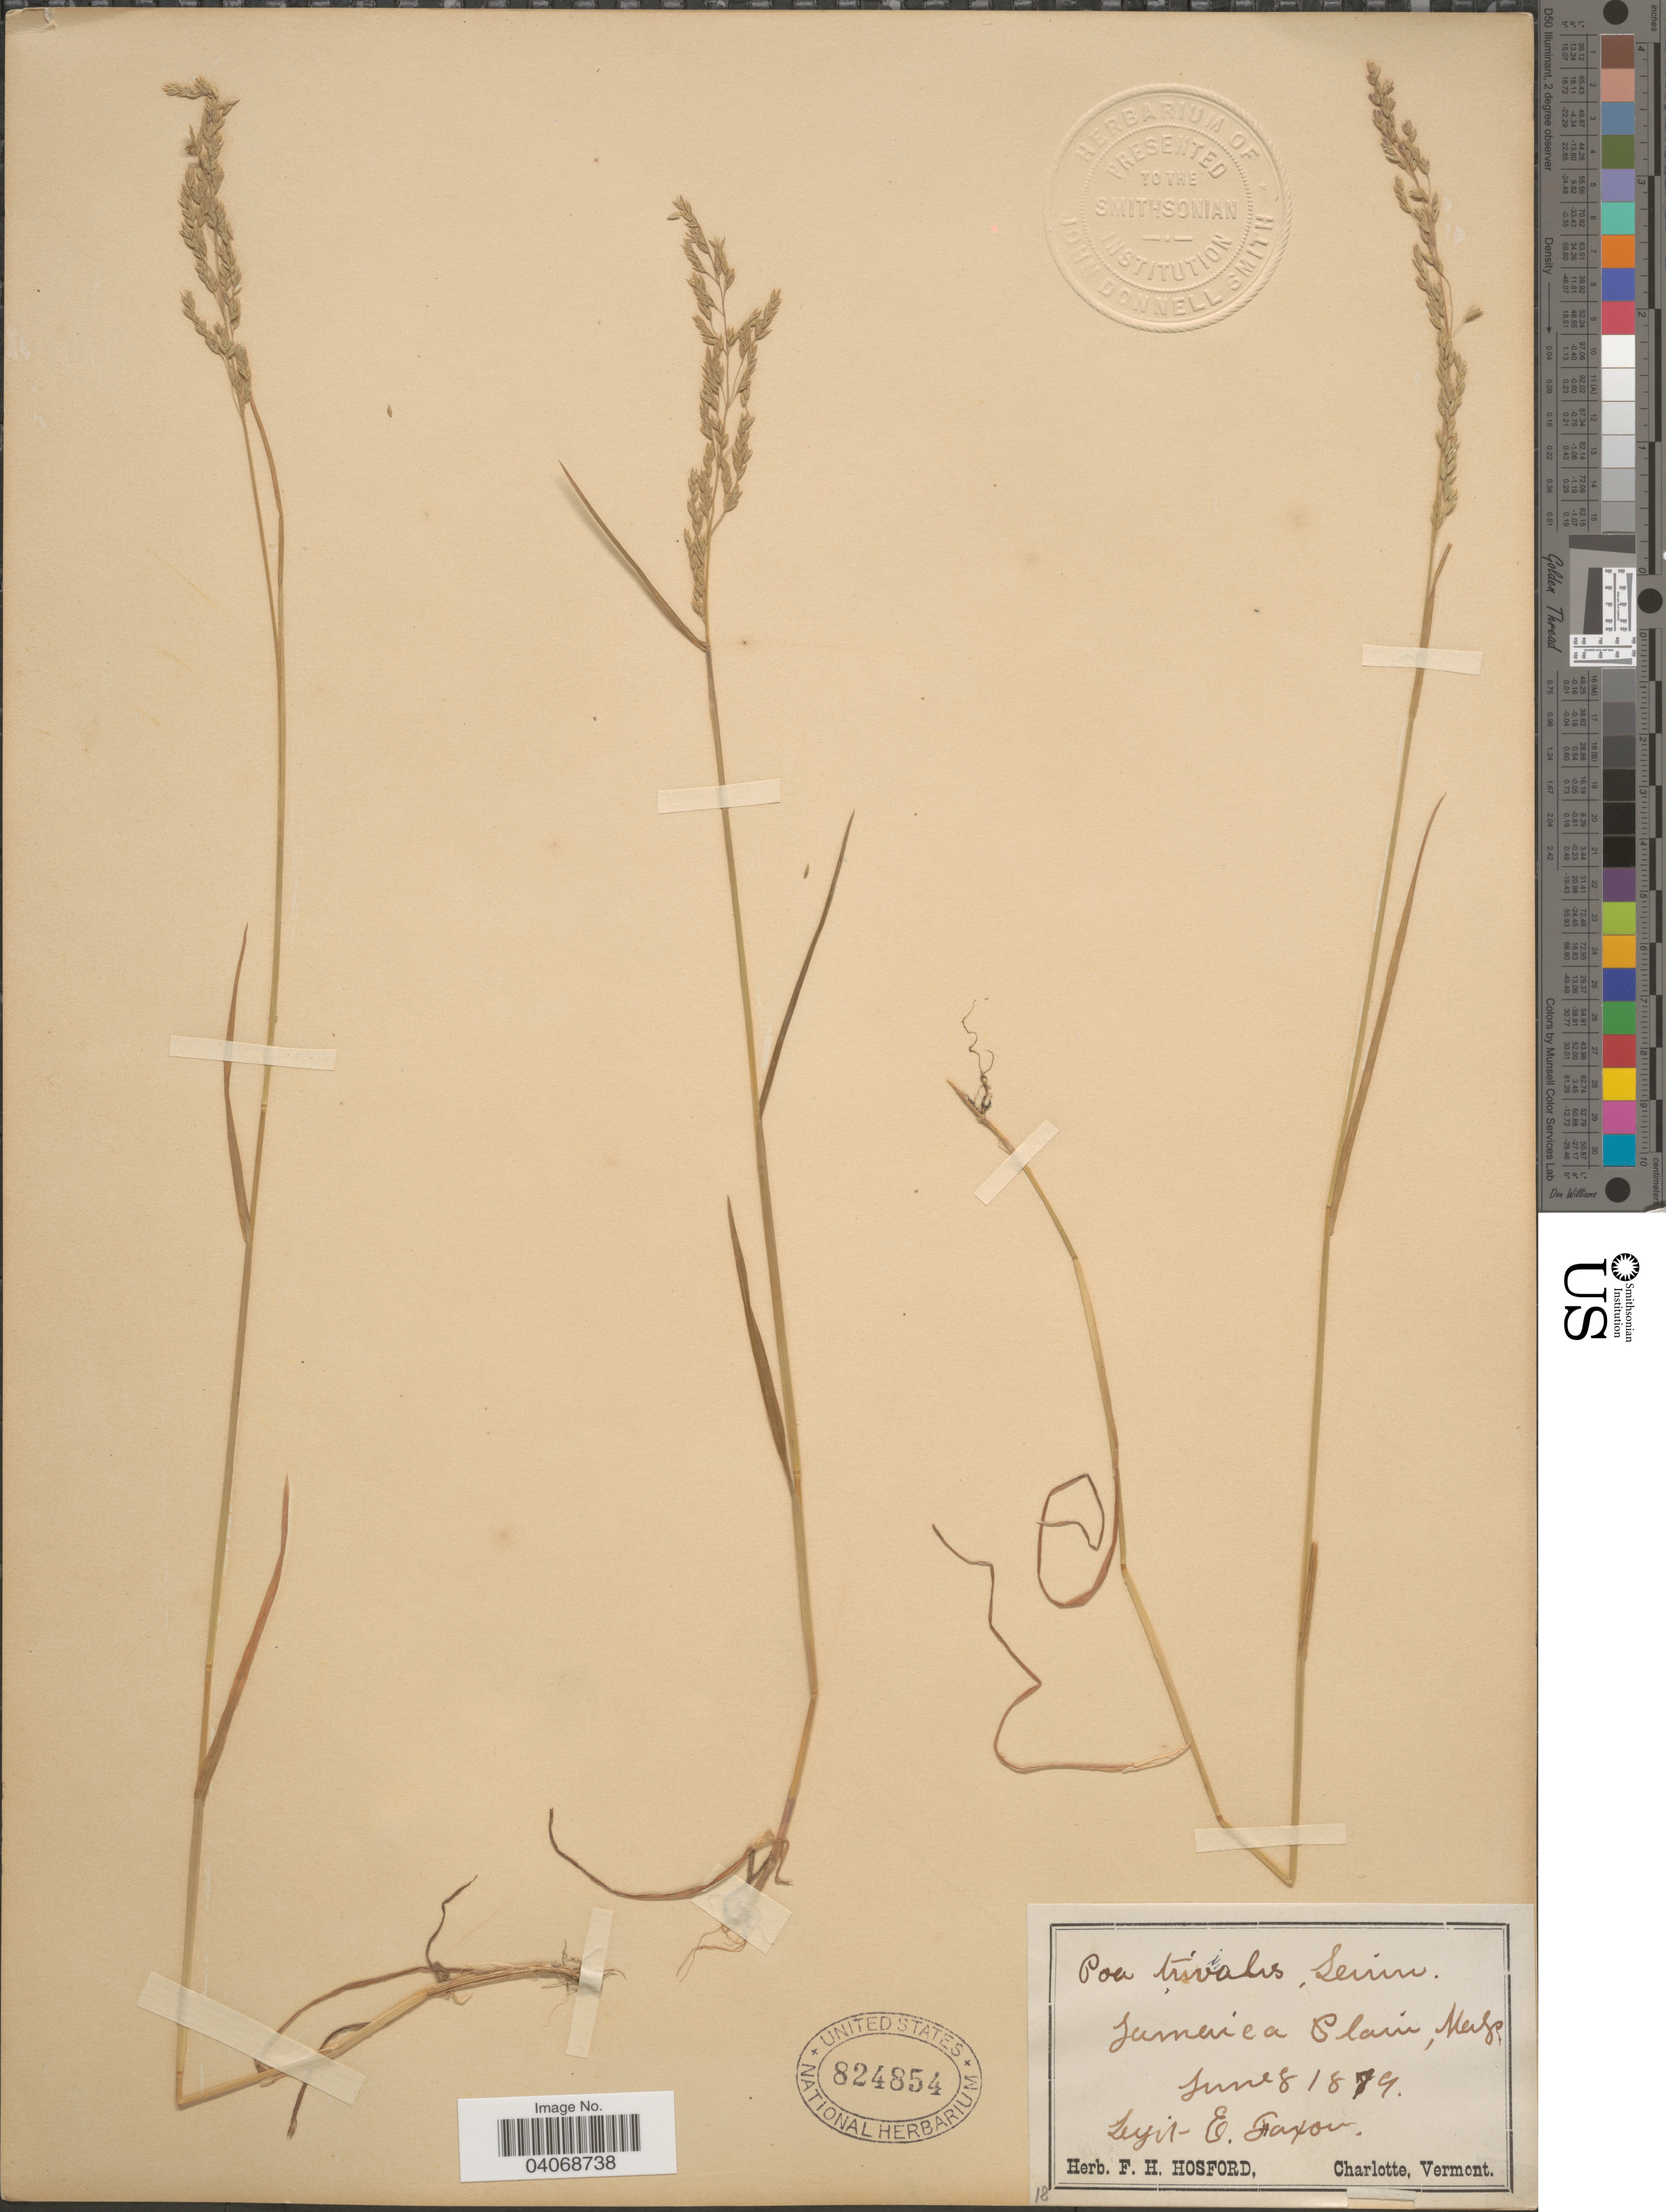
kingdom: Plantae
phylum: Tracheophyta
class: Liliopsida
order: Poales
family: Poaceae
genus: Poa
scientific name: Poa trivialis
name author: L.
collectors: E. Faxon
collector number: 18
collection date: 1879-06-08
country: United States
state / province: Massachusetts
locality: Jamaica Plain.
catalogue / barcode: US 824854